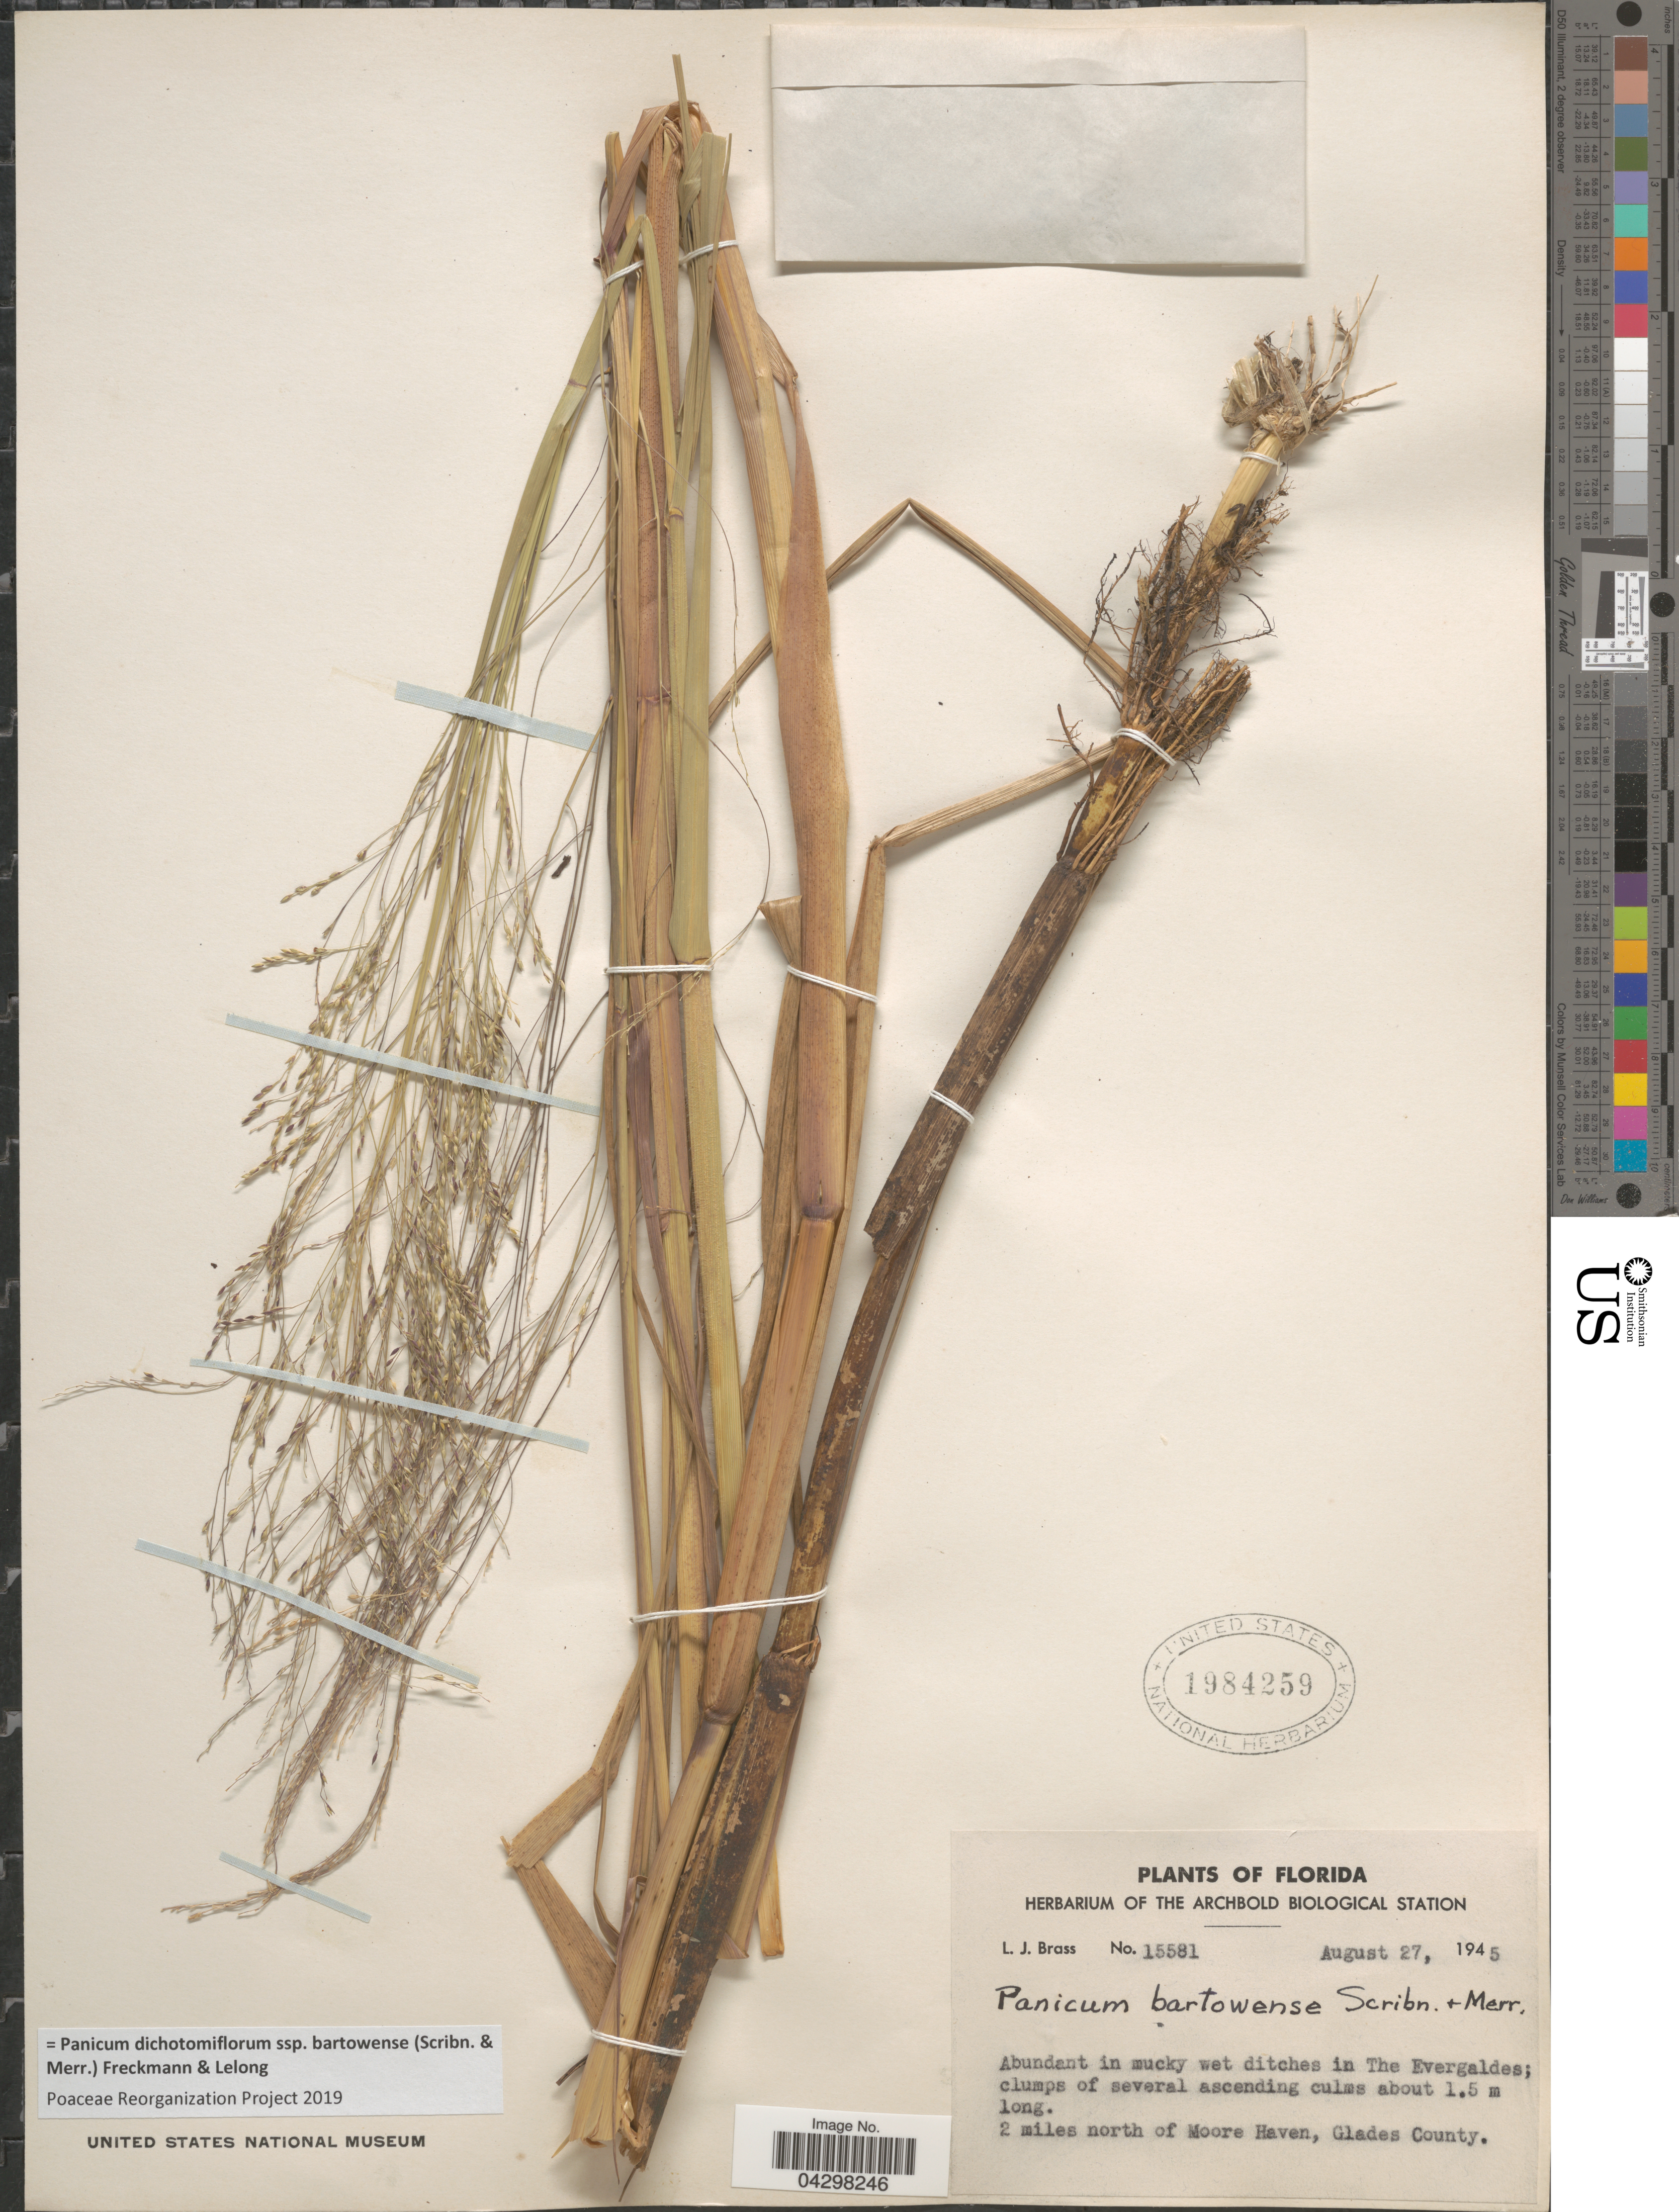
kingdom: Plantae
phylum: Tracheophyta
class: Liliopsida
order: Poales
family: Poaceae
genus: Panicum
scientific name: Panicum dichotomiflorum subsp. bartowense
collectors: L. J. Brass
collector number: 15581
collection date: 1945-08-27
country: United States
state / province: Florida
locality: Abundant in mucky wet ditches in The Everglades. 2 miles north of Moore Haven, Glades County.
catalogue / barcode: US 1984259